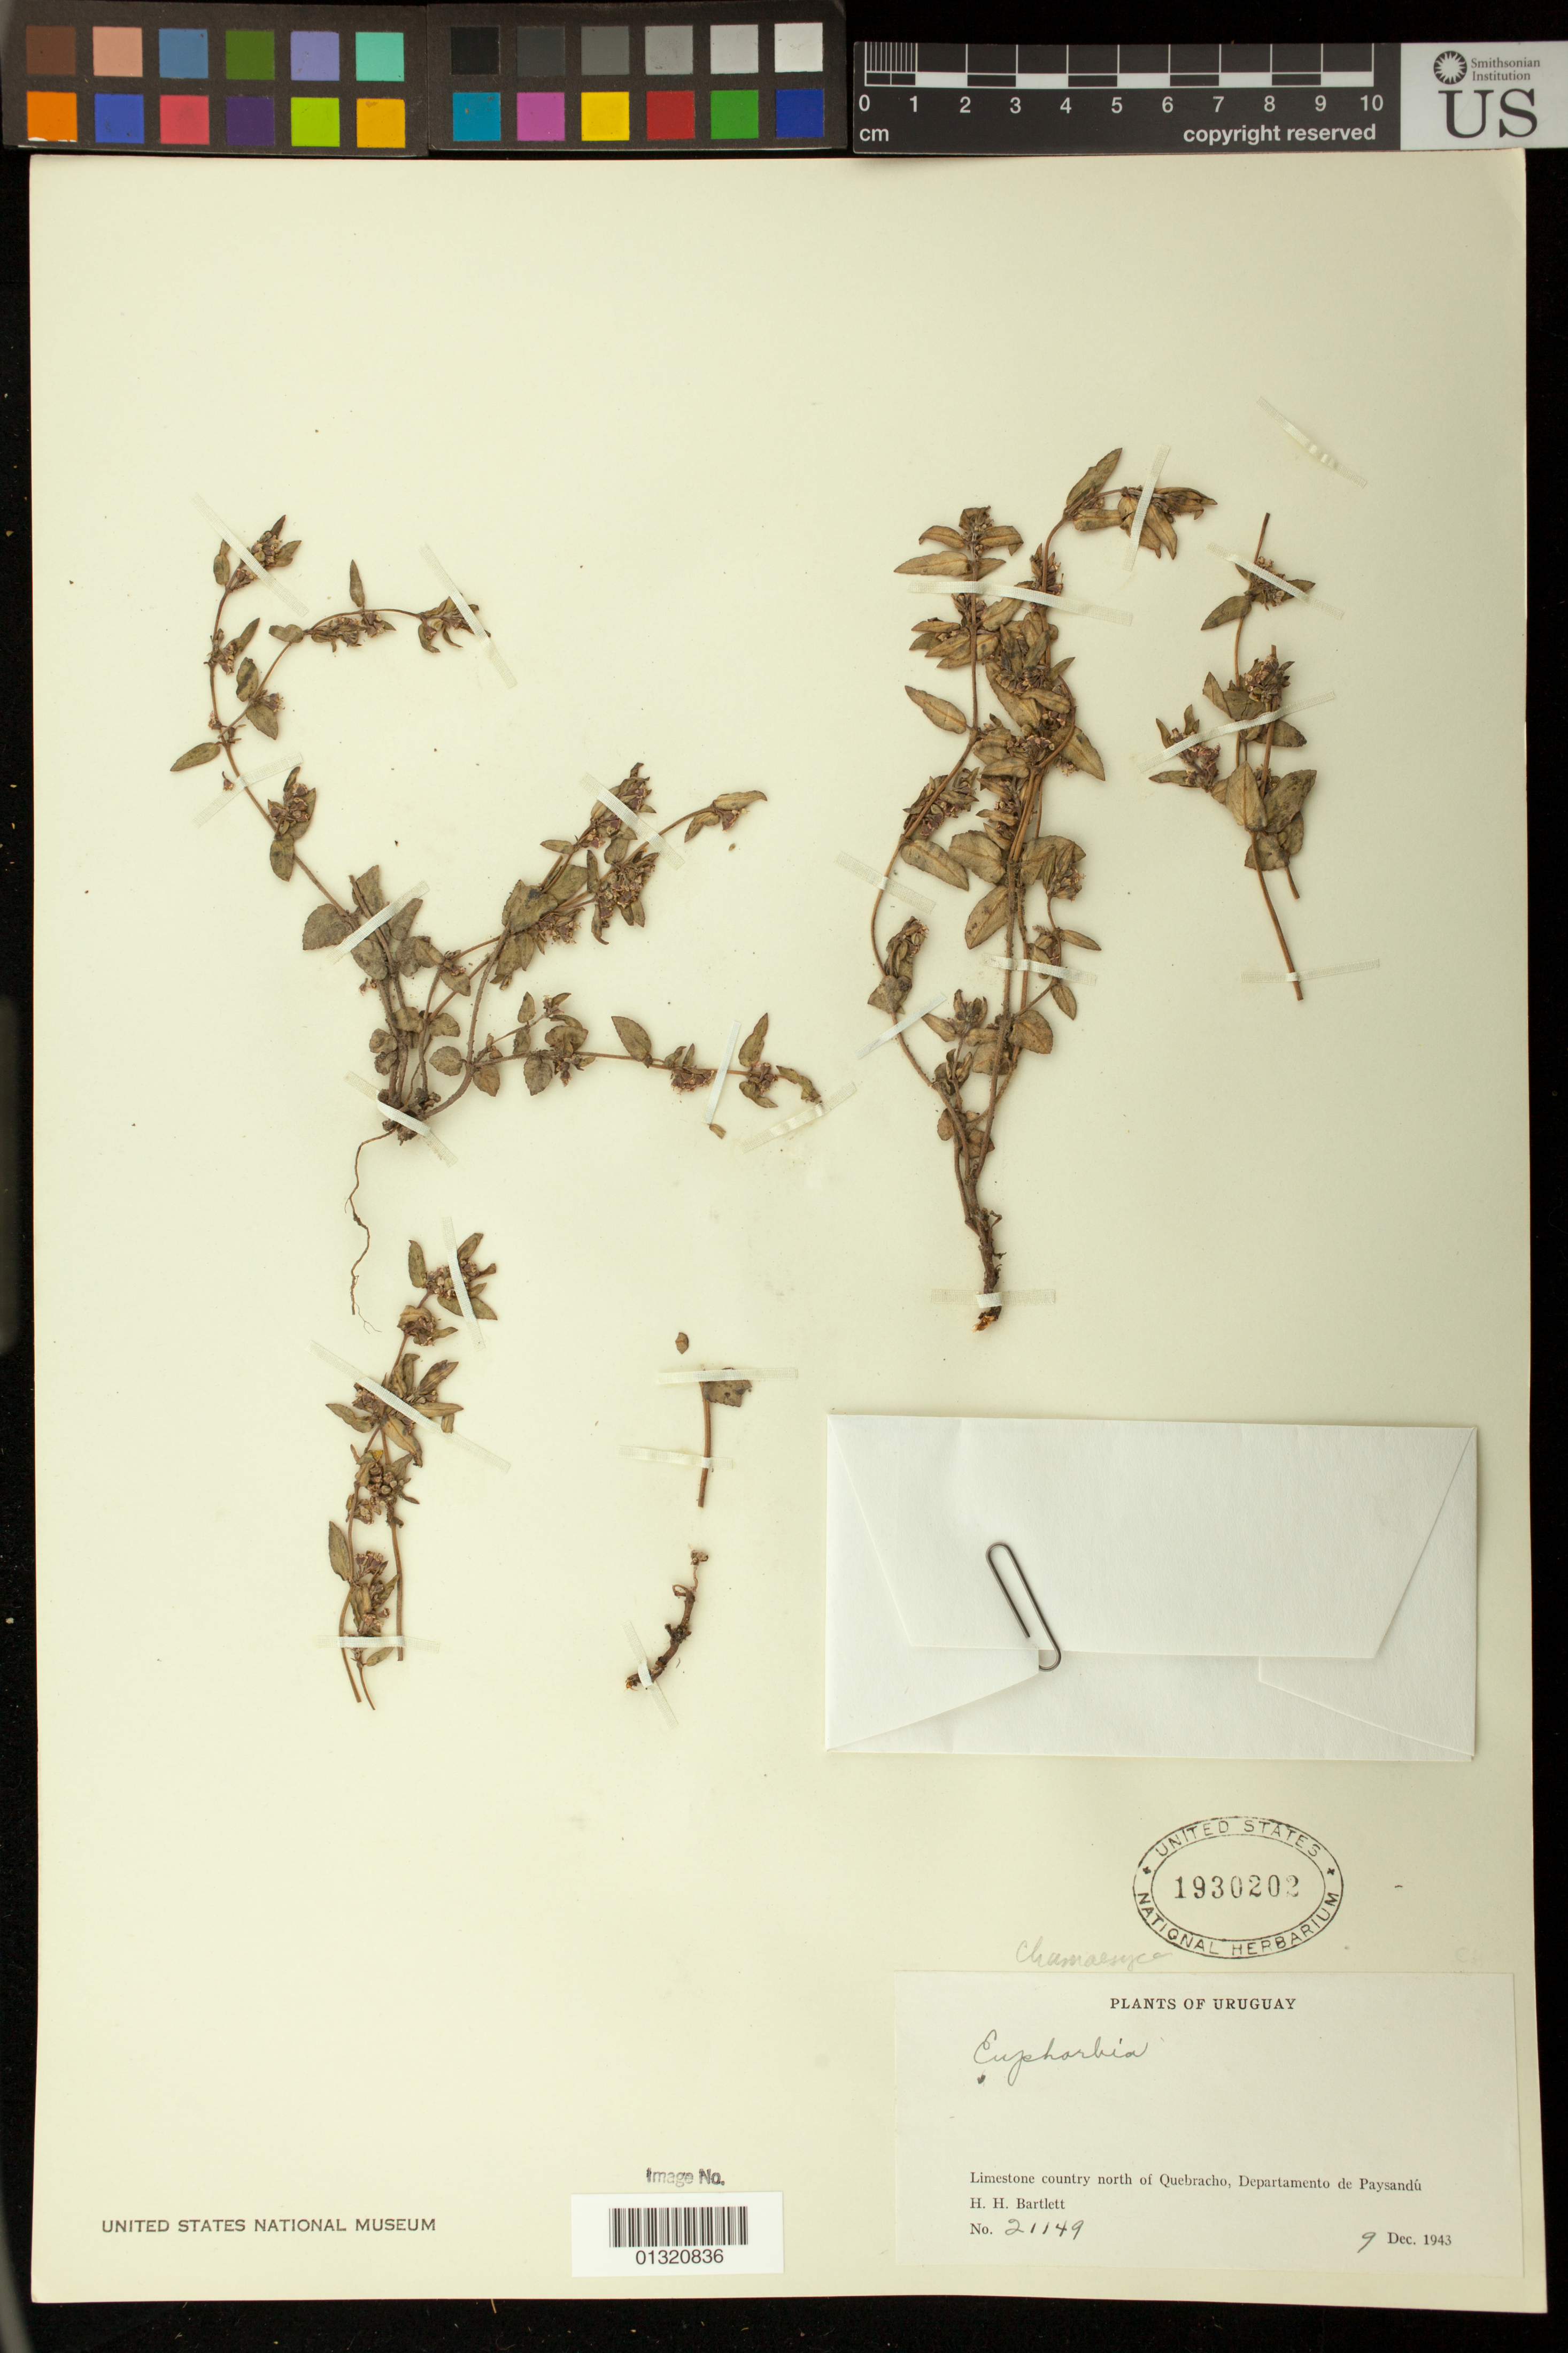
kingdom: Plantae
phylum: Tracheophyta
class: Magnoliopsida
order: Malpighiales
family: Euphorbiaceae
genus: Euphorbia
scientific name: Euphorbia sp.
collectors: H. H. Bartlett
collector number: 21149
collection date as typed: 9 Dec. 1943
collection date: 1943-12-09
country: Uruguay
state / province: Paysandú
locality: Limestone country north of Quebracho,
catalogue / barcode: US 1930202